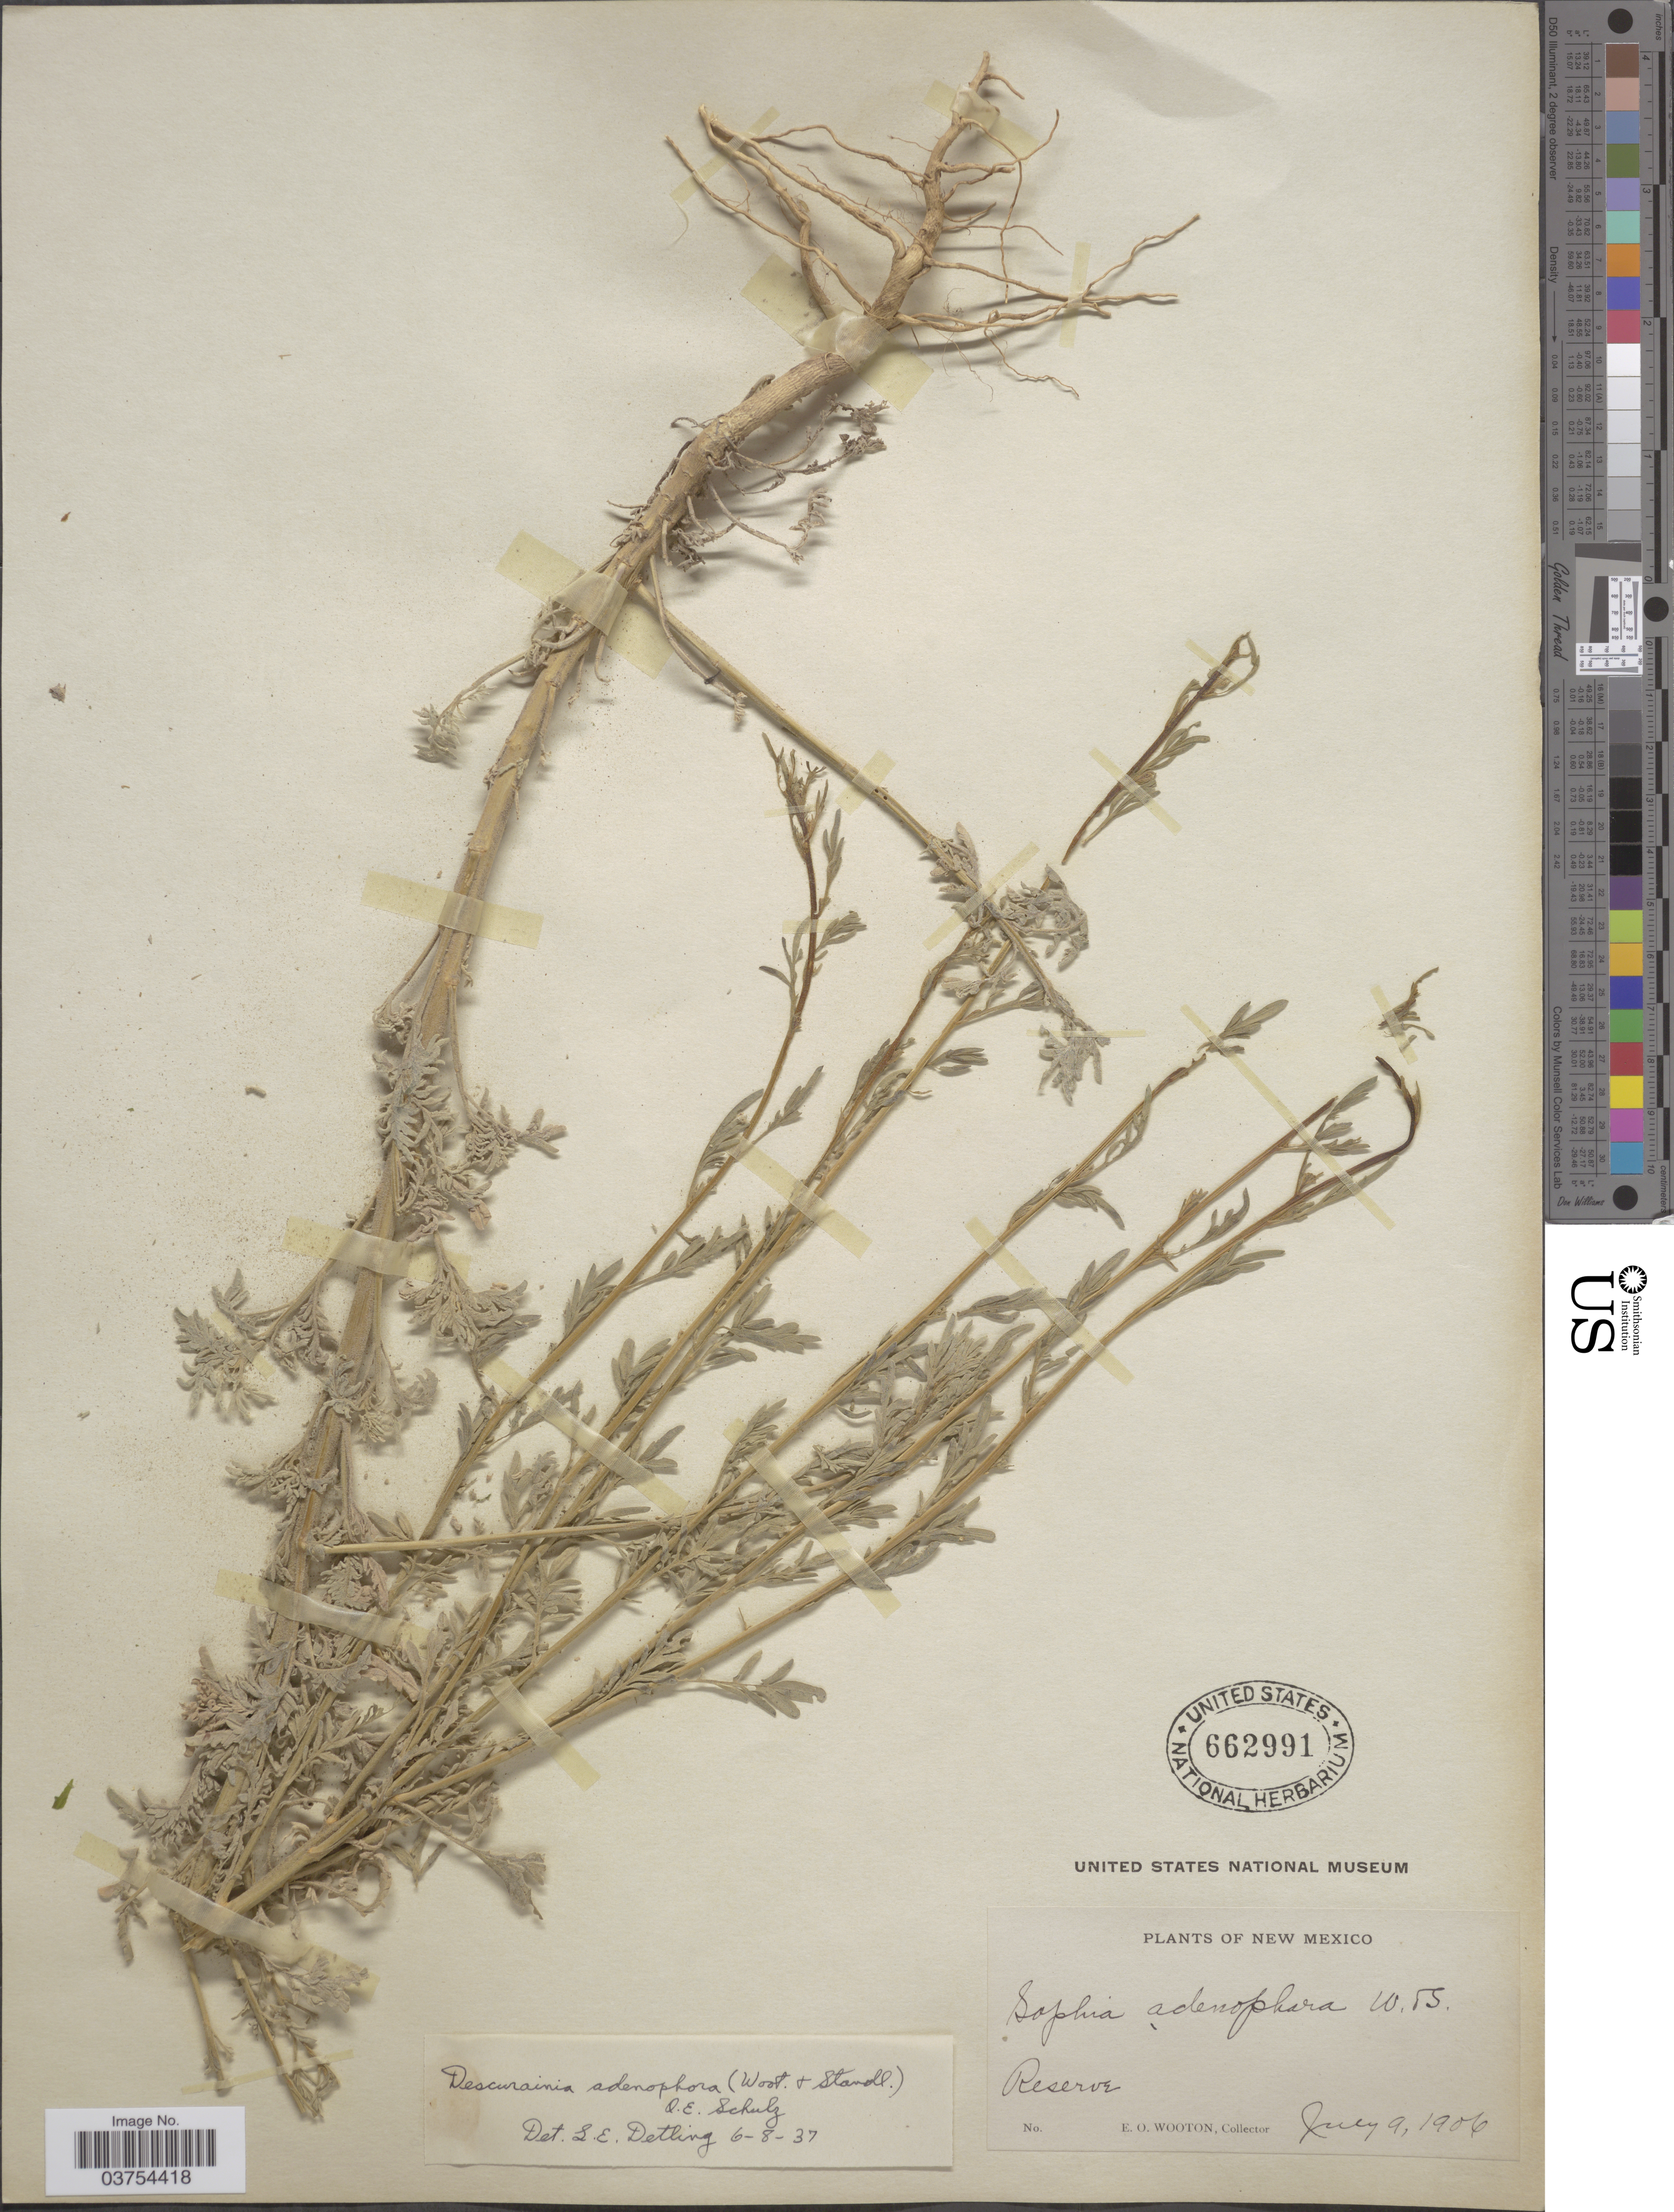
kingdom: Plantae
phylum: Tracheophyta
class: Magnoliopsida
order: Brassicales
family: Brassicaceae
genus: Descurainia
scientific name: Descurainia obtusa subsp. adenophora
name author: (Wooton & Standl.) Detling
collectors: E. O. Wooton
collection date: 1906-07-09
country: United States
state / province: New Mexico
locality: Reserve.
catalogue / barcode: US 662991